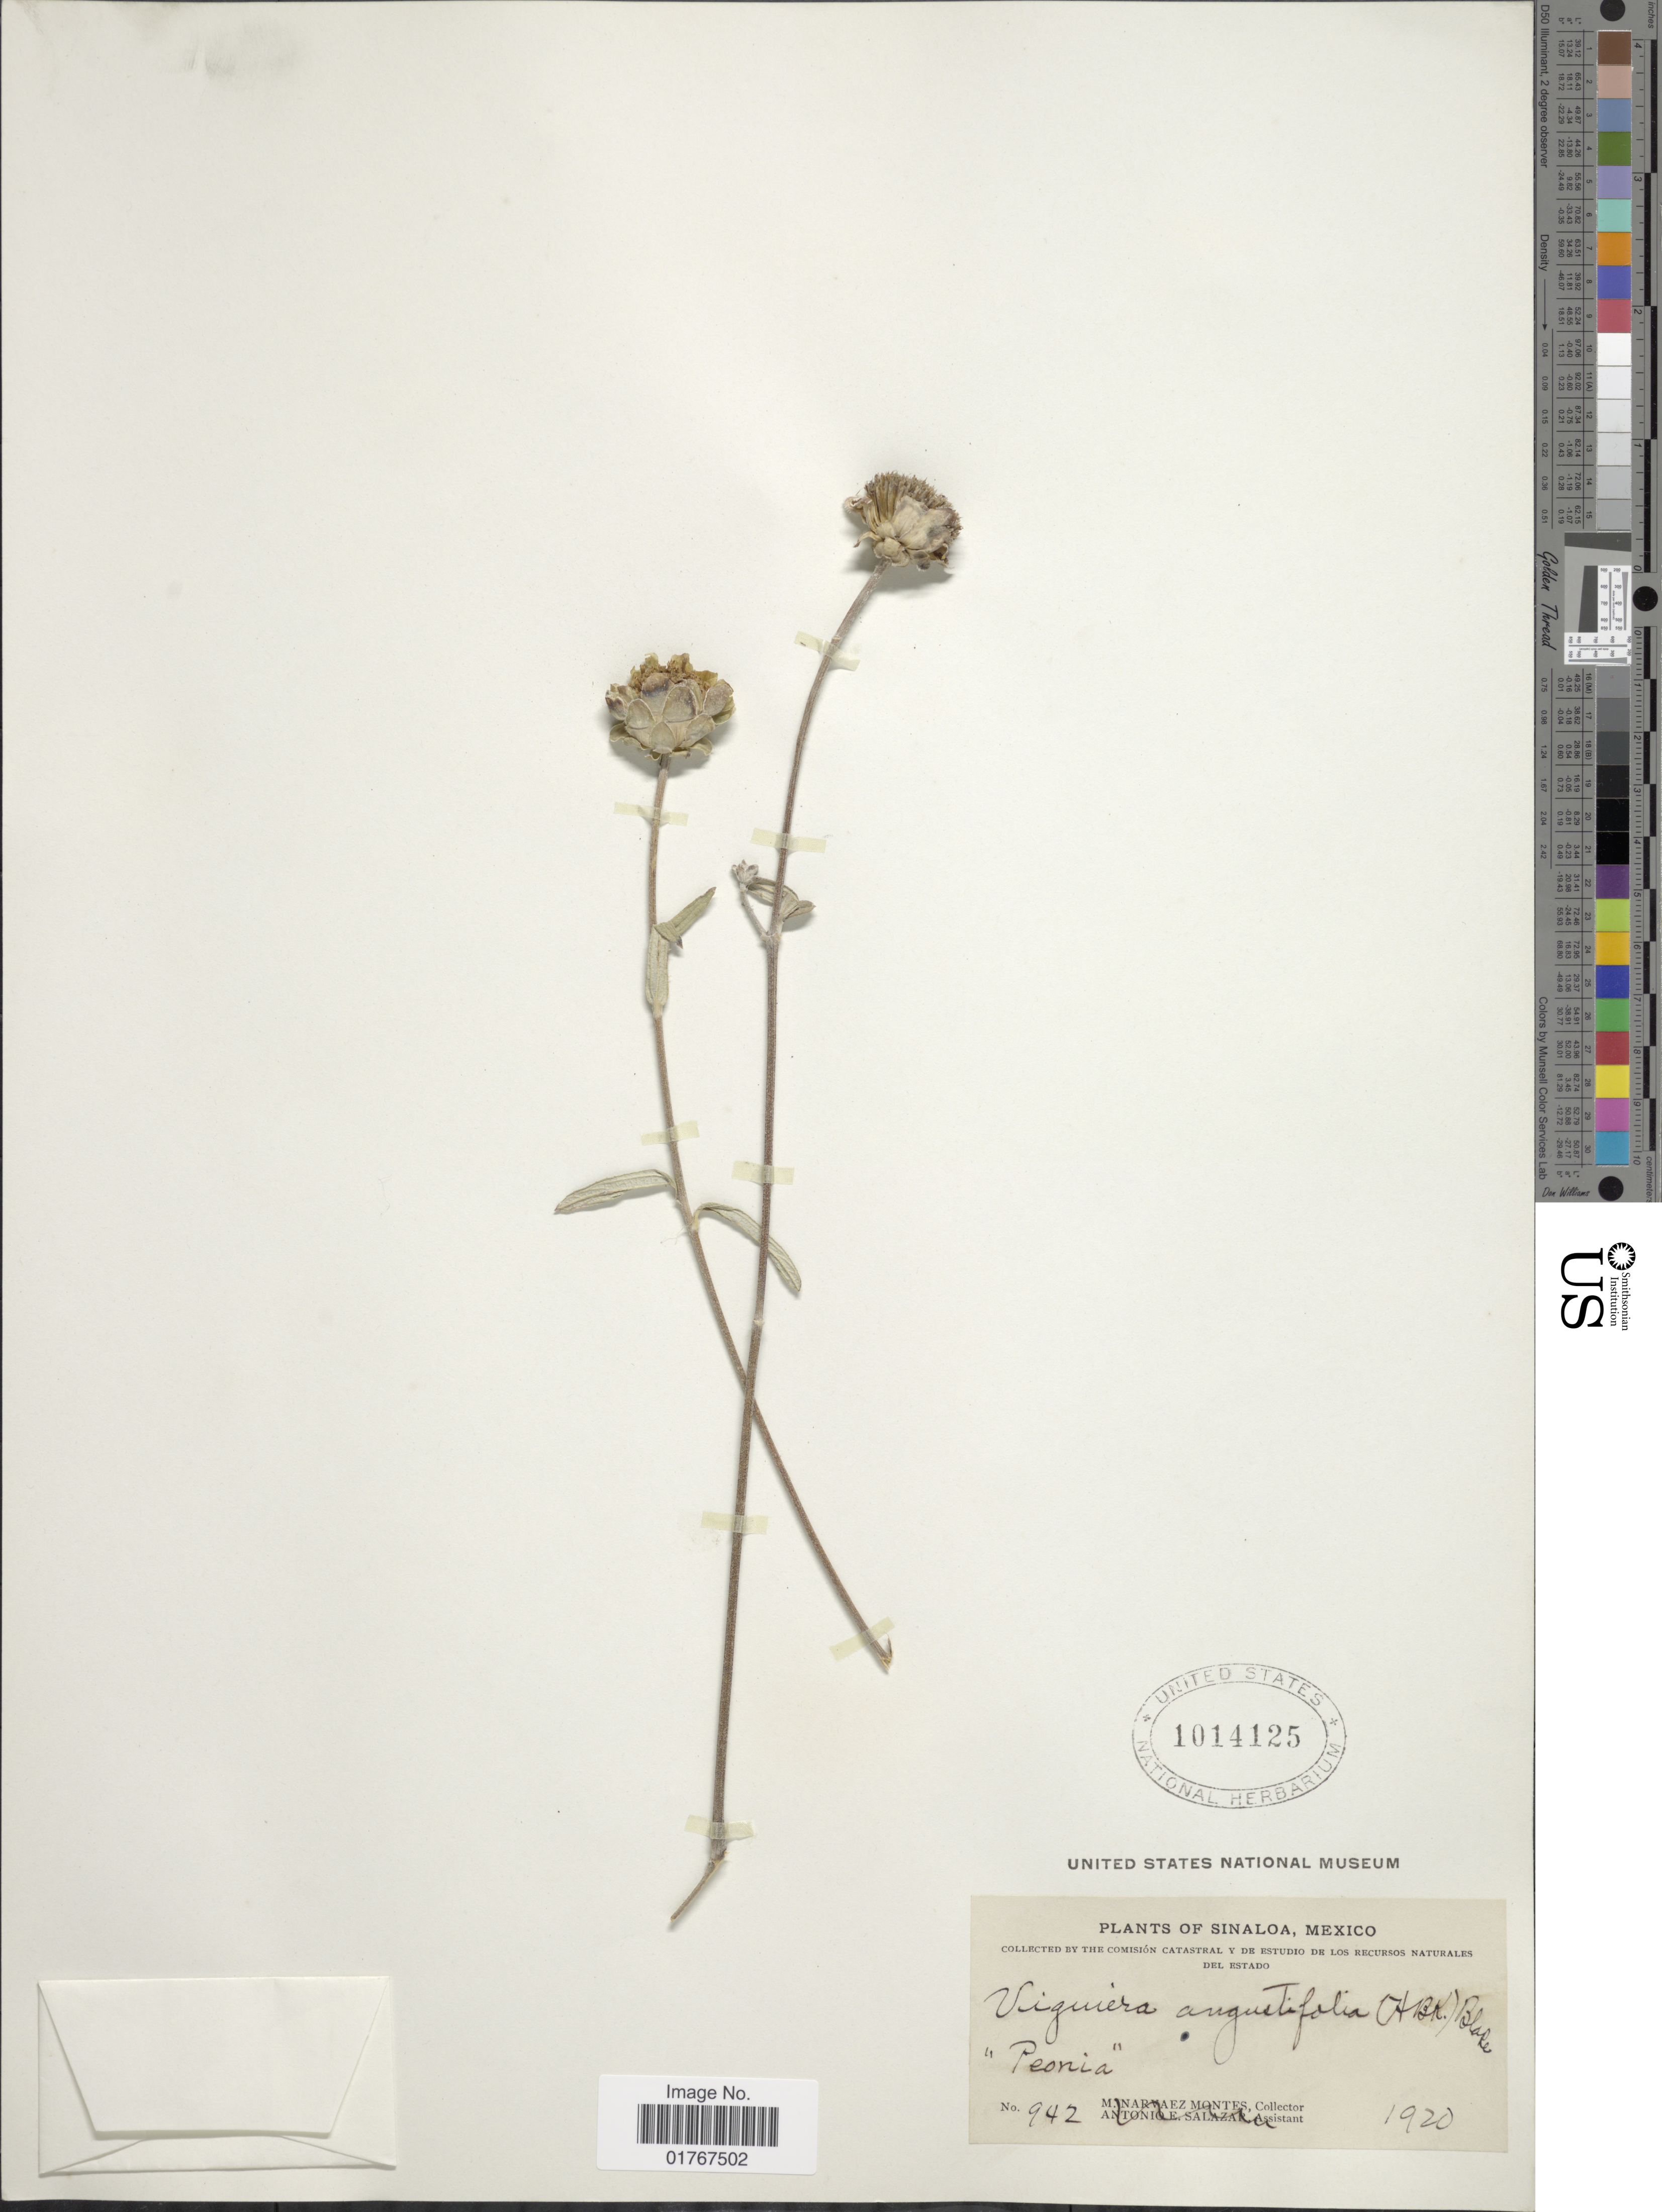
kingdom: Plantae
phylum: Tracheophyta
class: Magnoliopsida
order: Asterales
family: Asteraceae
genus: Viguiera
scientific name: Viguiera angustifolia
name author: (Hook.) S.F. Blake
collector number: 942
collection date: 1920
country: Mexico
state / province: Sinaloa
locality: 'Peonia'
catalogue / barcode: US 1014125